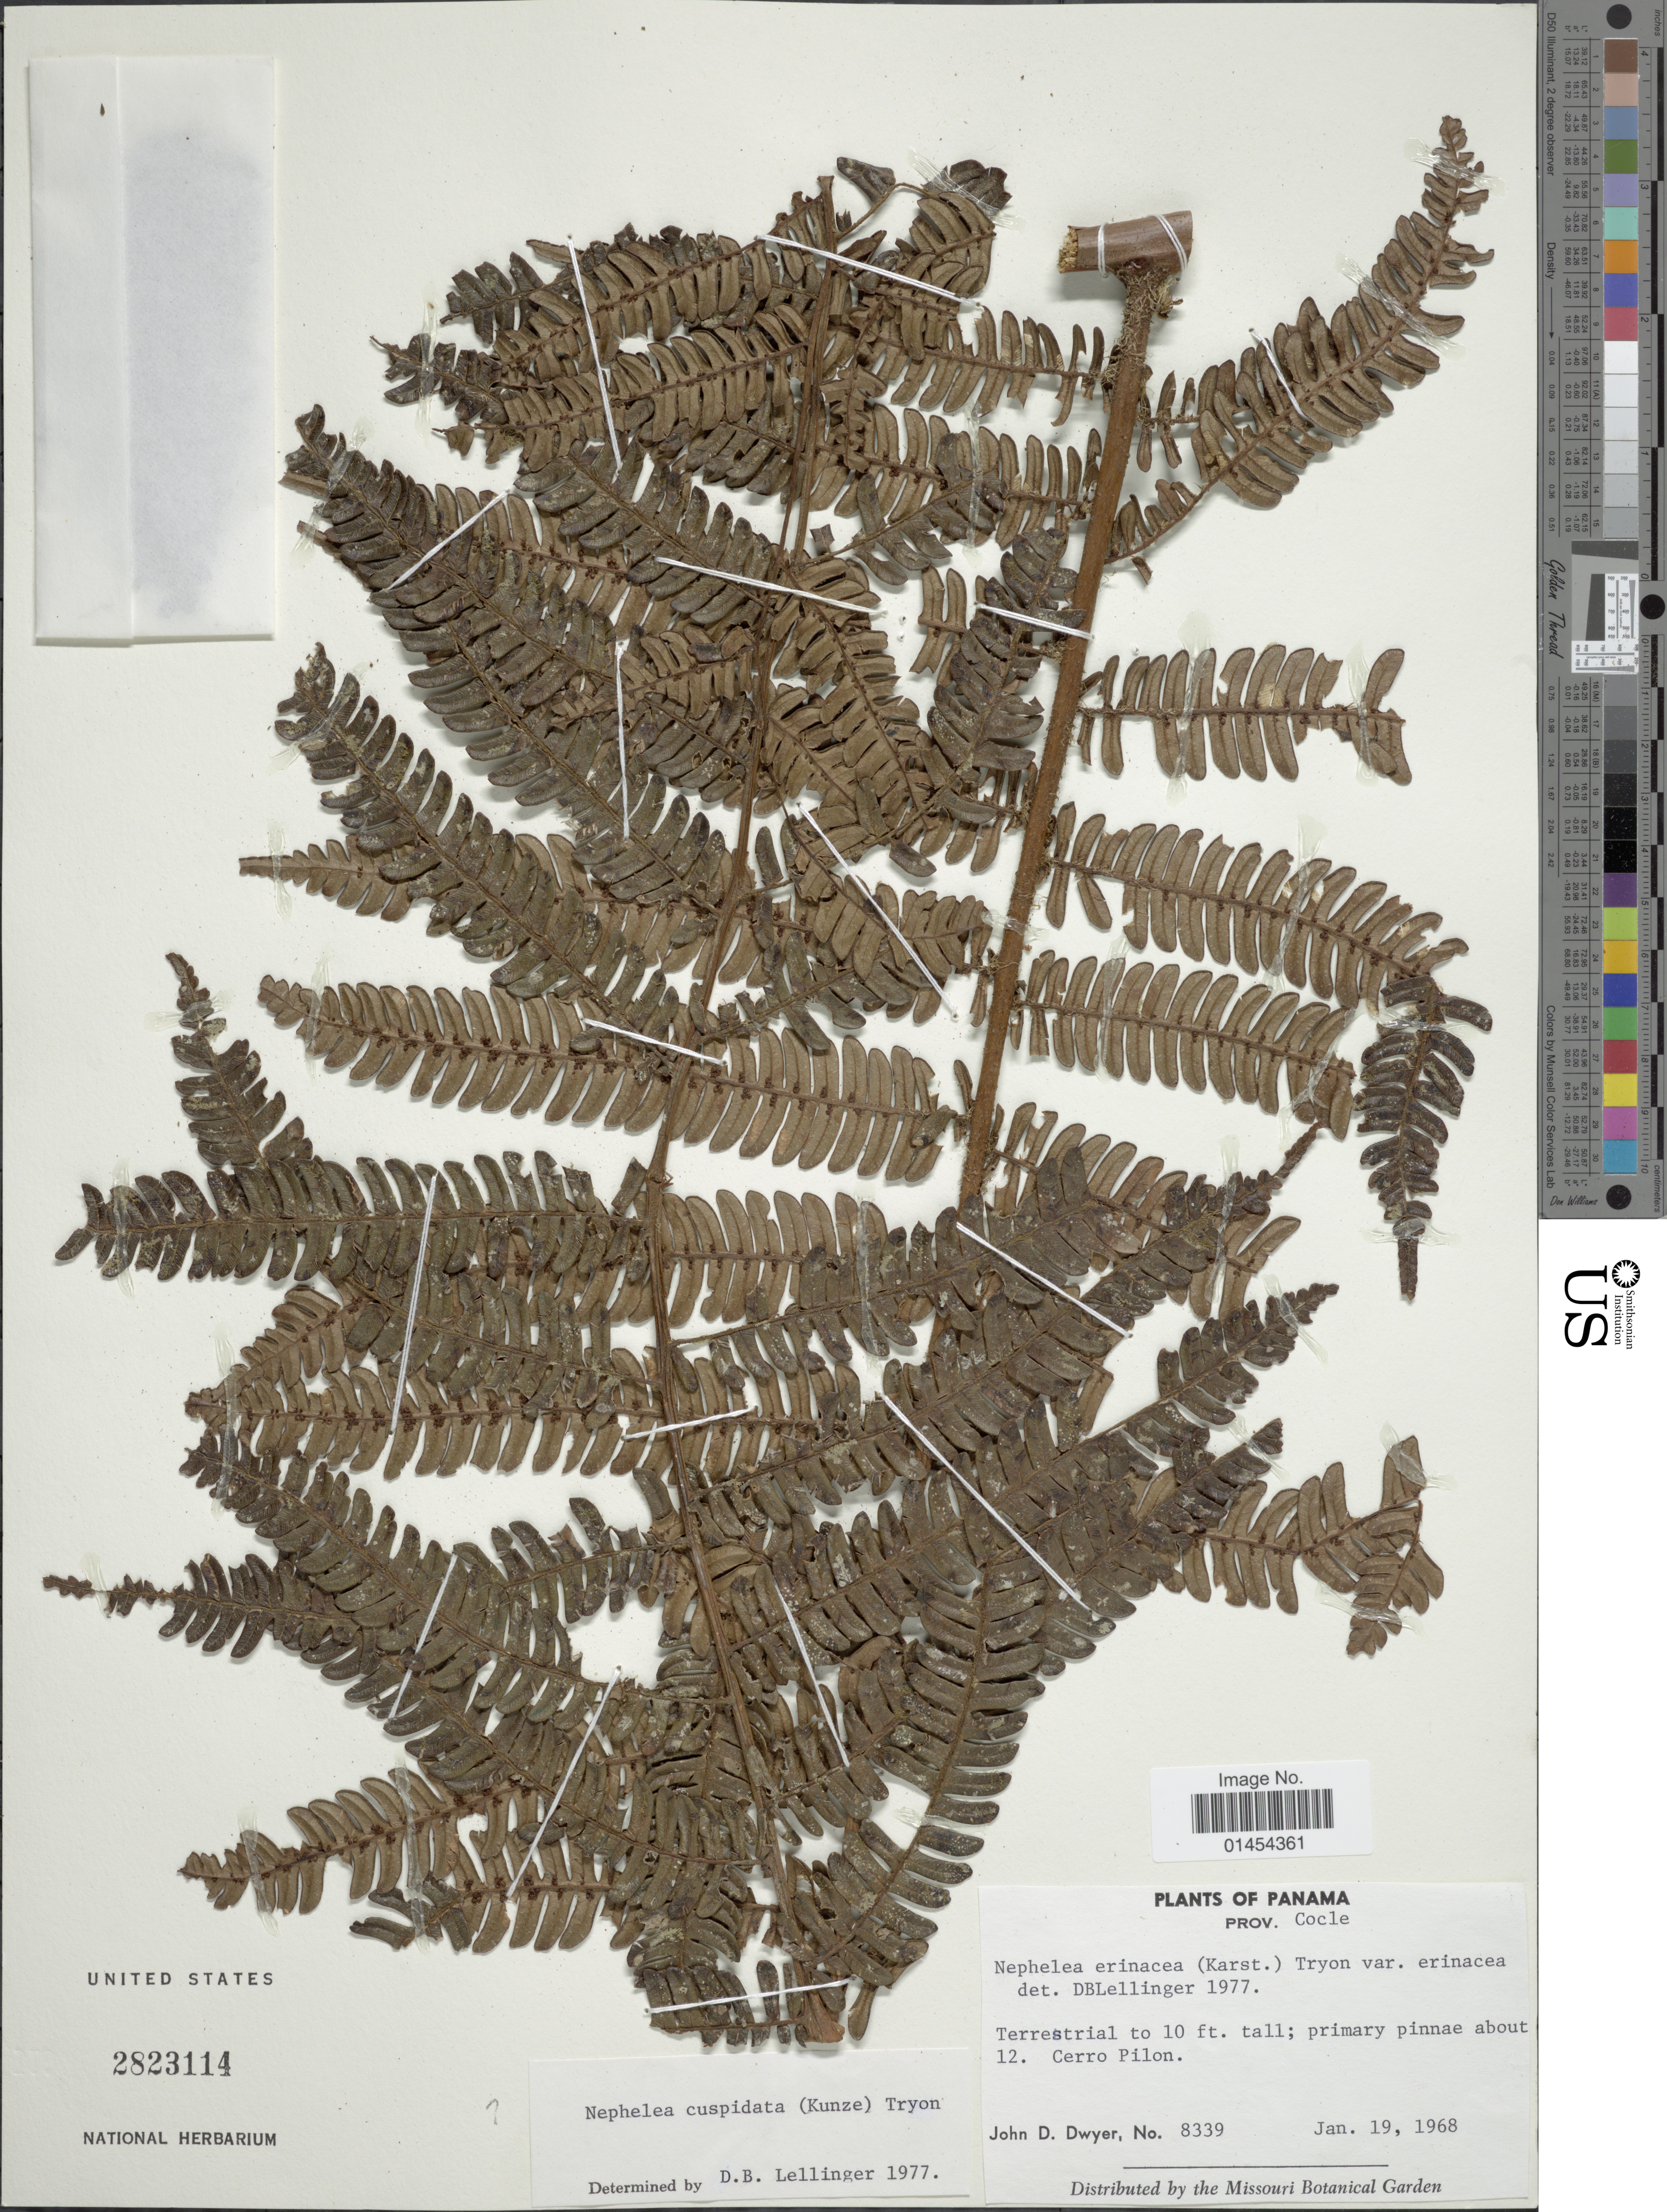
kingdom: Plantae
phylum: Tracheophyta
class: Polypodiopsida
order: Cyatheales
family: Cyatheaceae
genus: Alsophila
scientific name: Alsophila erinacea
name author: (H. Karst.) D.S. Conant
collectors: J. D. Dwyer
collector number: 8339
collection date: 1968-01-19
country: Panama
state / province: Coclé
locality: Cerro Pilon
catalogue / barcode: US 2823114